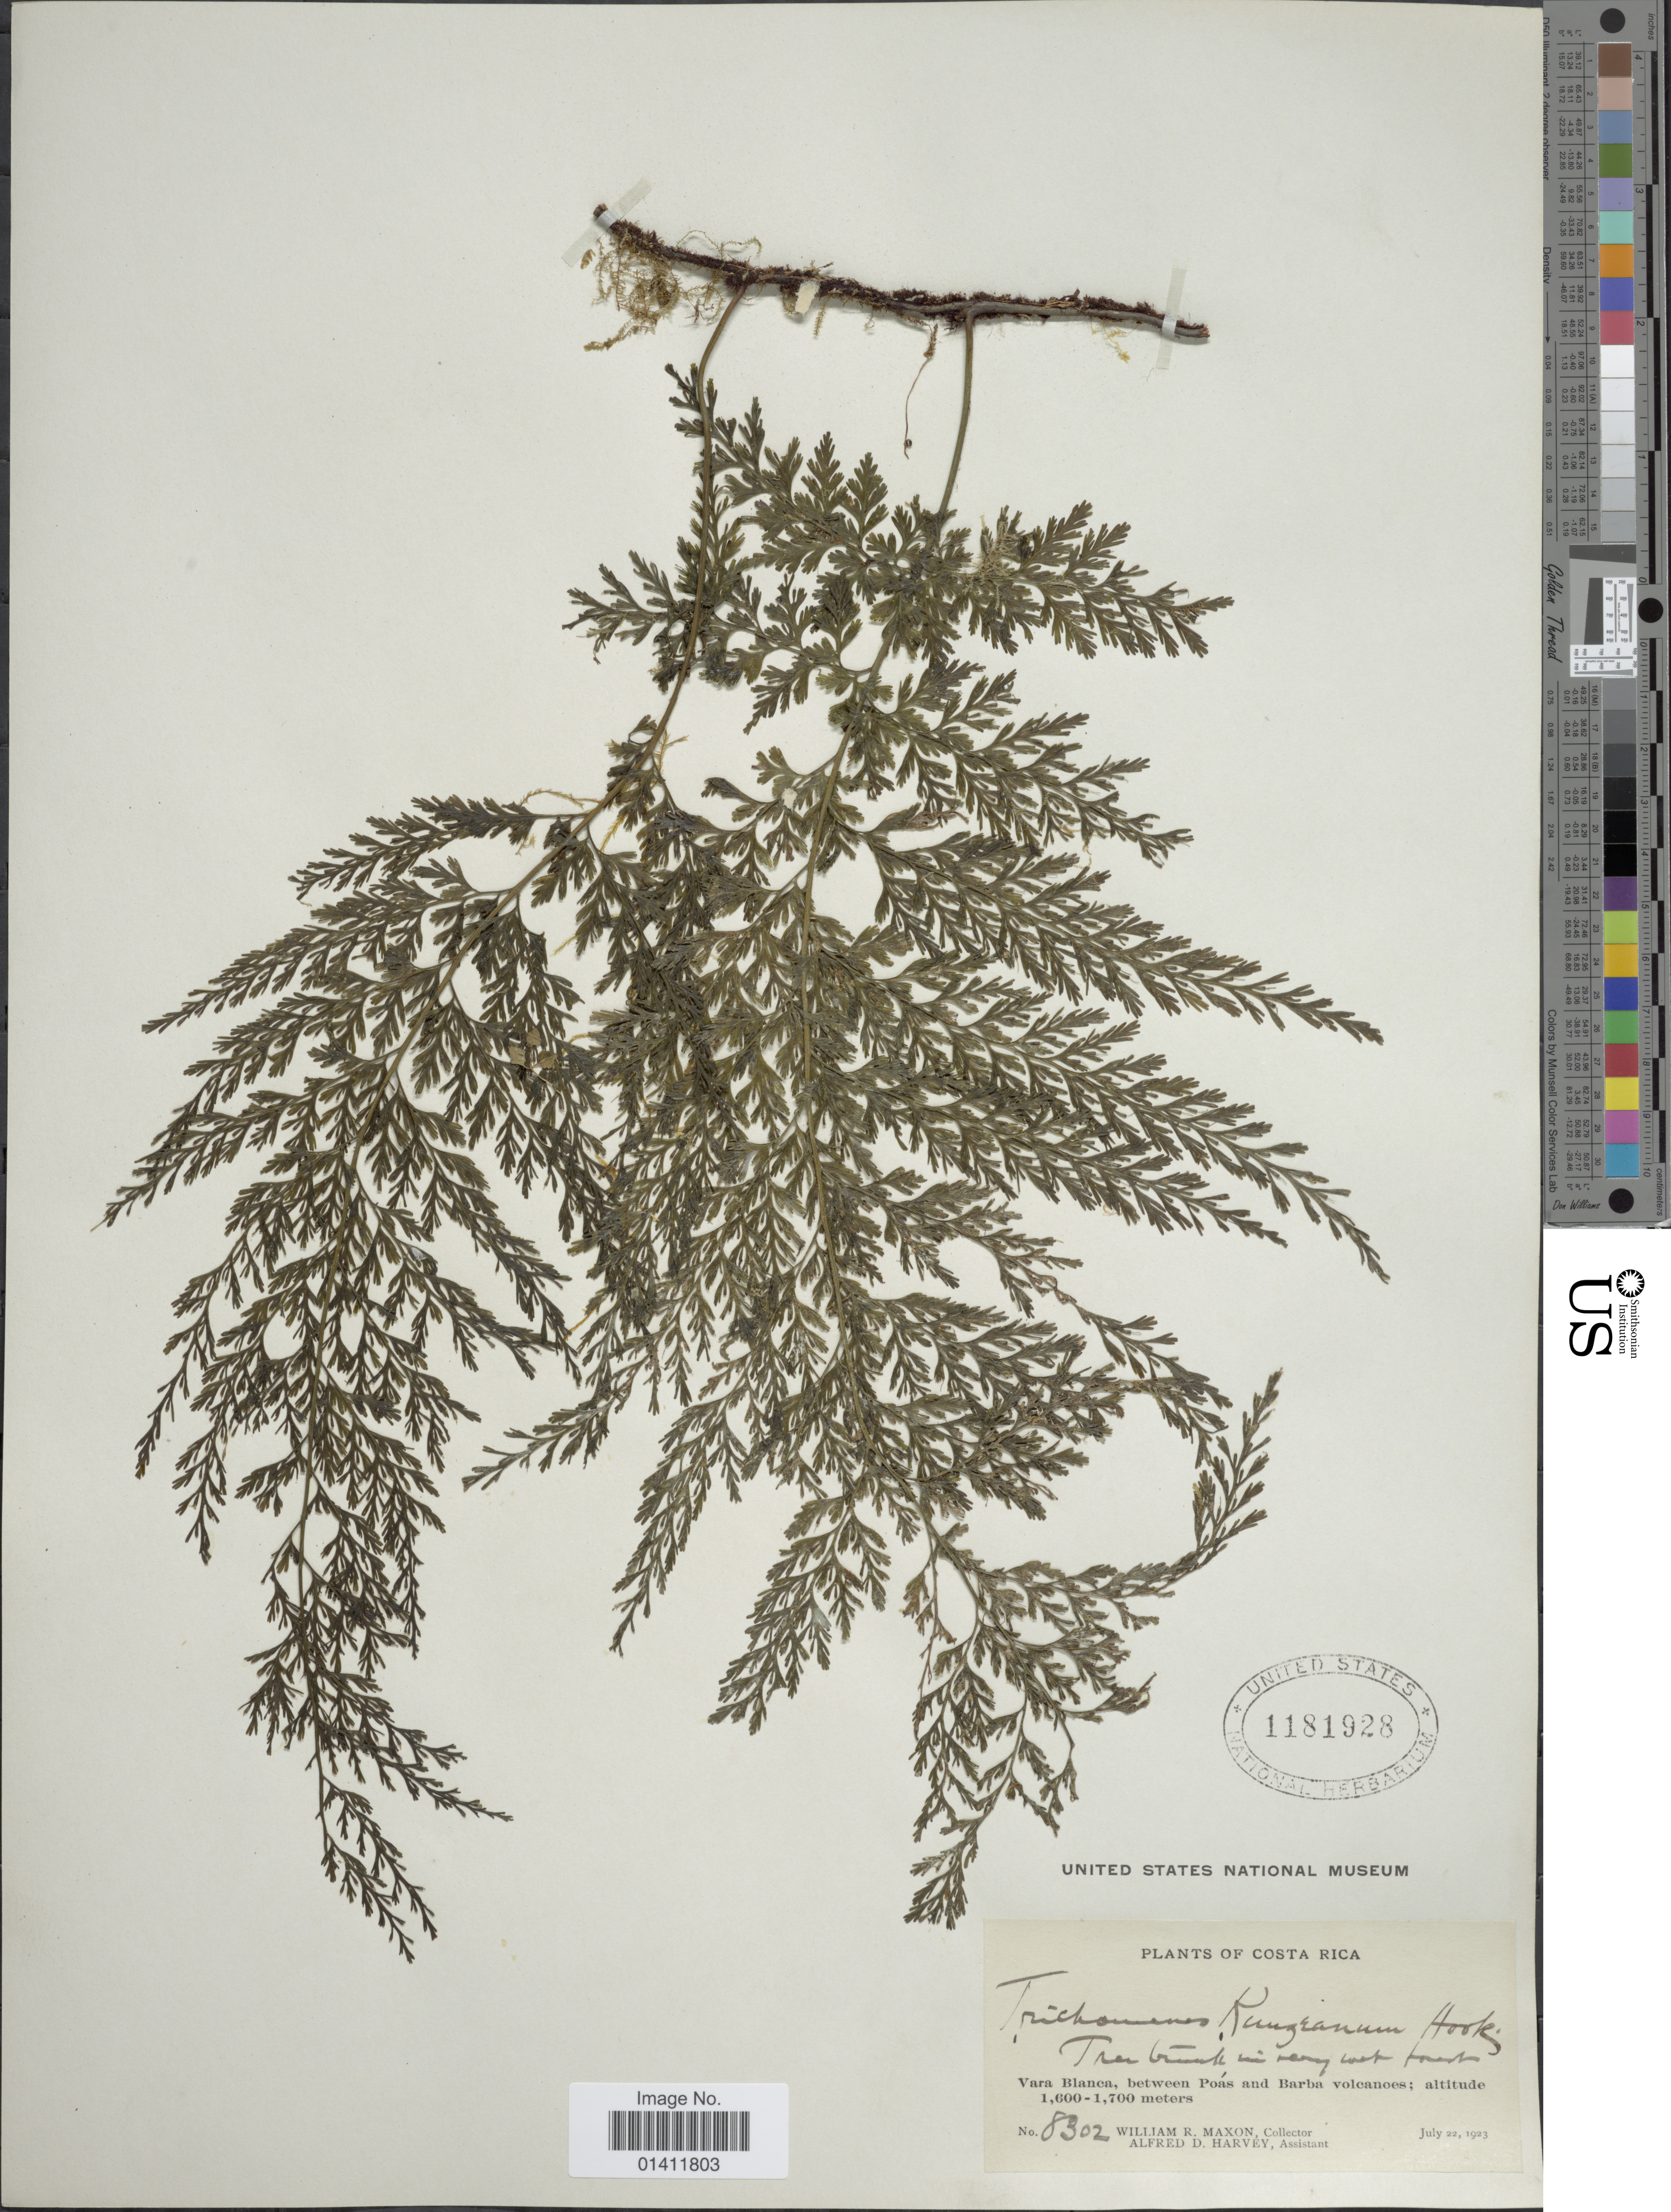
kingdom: Plantae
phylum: Tracheophyta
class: Polypodiopsida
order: Hymenophyllales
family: Hymenophyllaceae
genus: Vandenboschia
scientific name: Vandenboschia radicans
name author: (Sw.) Copel.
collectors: W. R. Maxon & A. D. Harvey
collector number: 8302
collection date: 1923-07-22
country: Costa Rica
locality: Vara Blanca, between Poas and Barba volcanoes.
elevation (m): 1600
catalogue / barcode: US 1181928